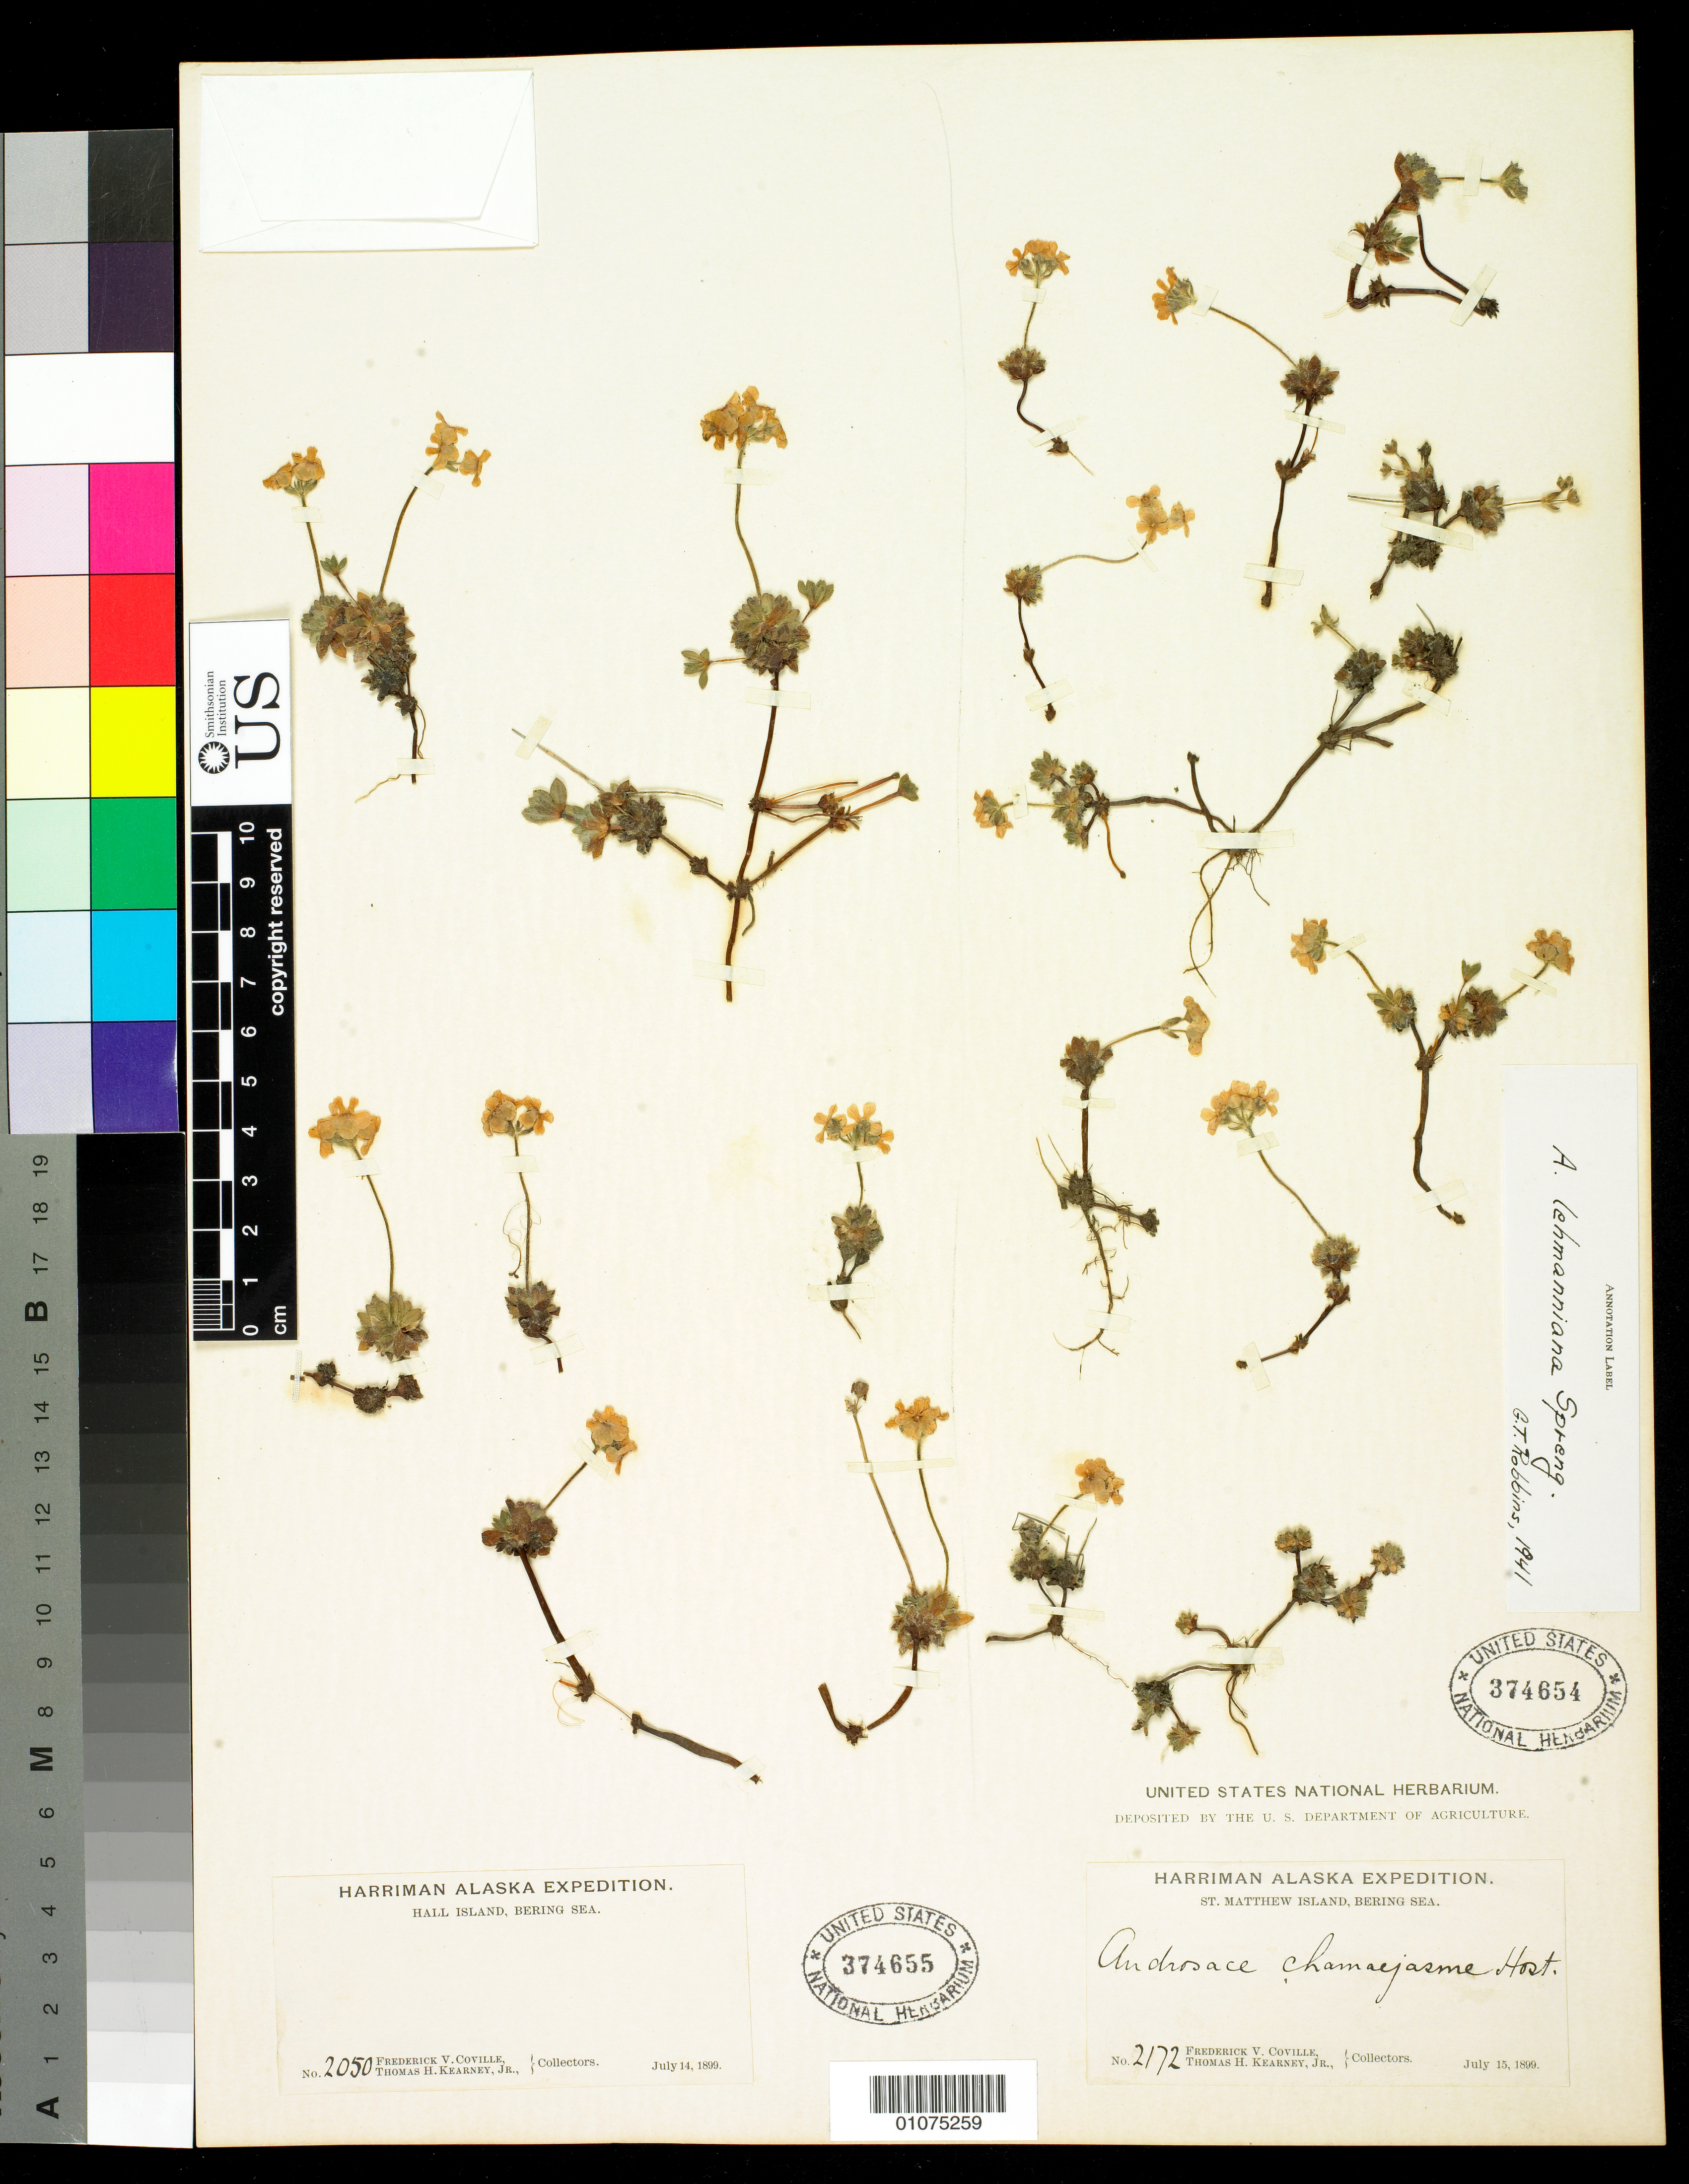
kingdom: Plantae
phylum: Tracheophyta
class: Magnoliopsida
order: Ericales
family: Primulaceae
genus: Androsace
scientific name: Androsace lehmanniana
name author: Spreng.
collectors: F. V. Coville & T. H. Kearney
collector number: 2172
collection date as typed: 15 Jul 1899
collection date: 1899-07-15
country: United States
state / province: Alaska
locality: St. Matthew Island, Bering Sea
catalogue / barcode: US 374654